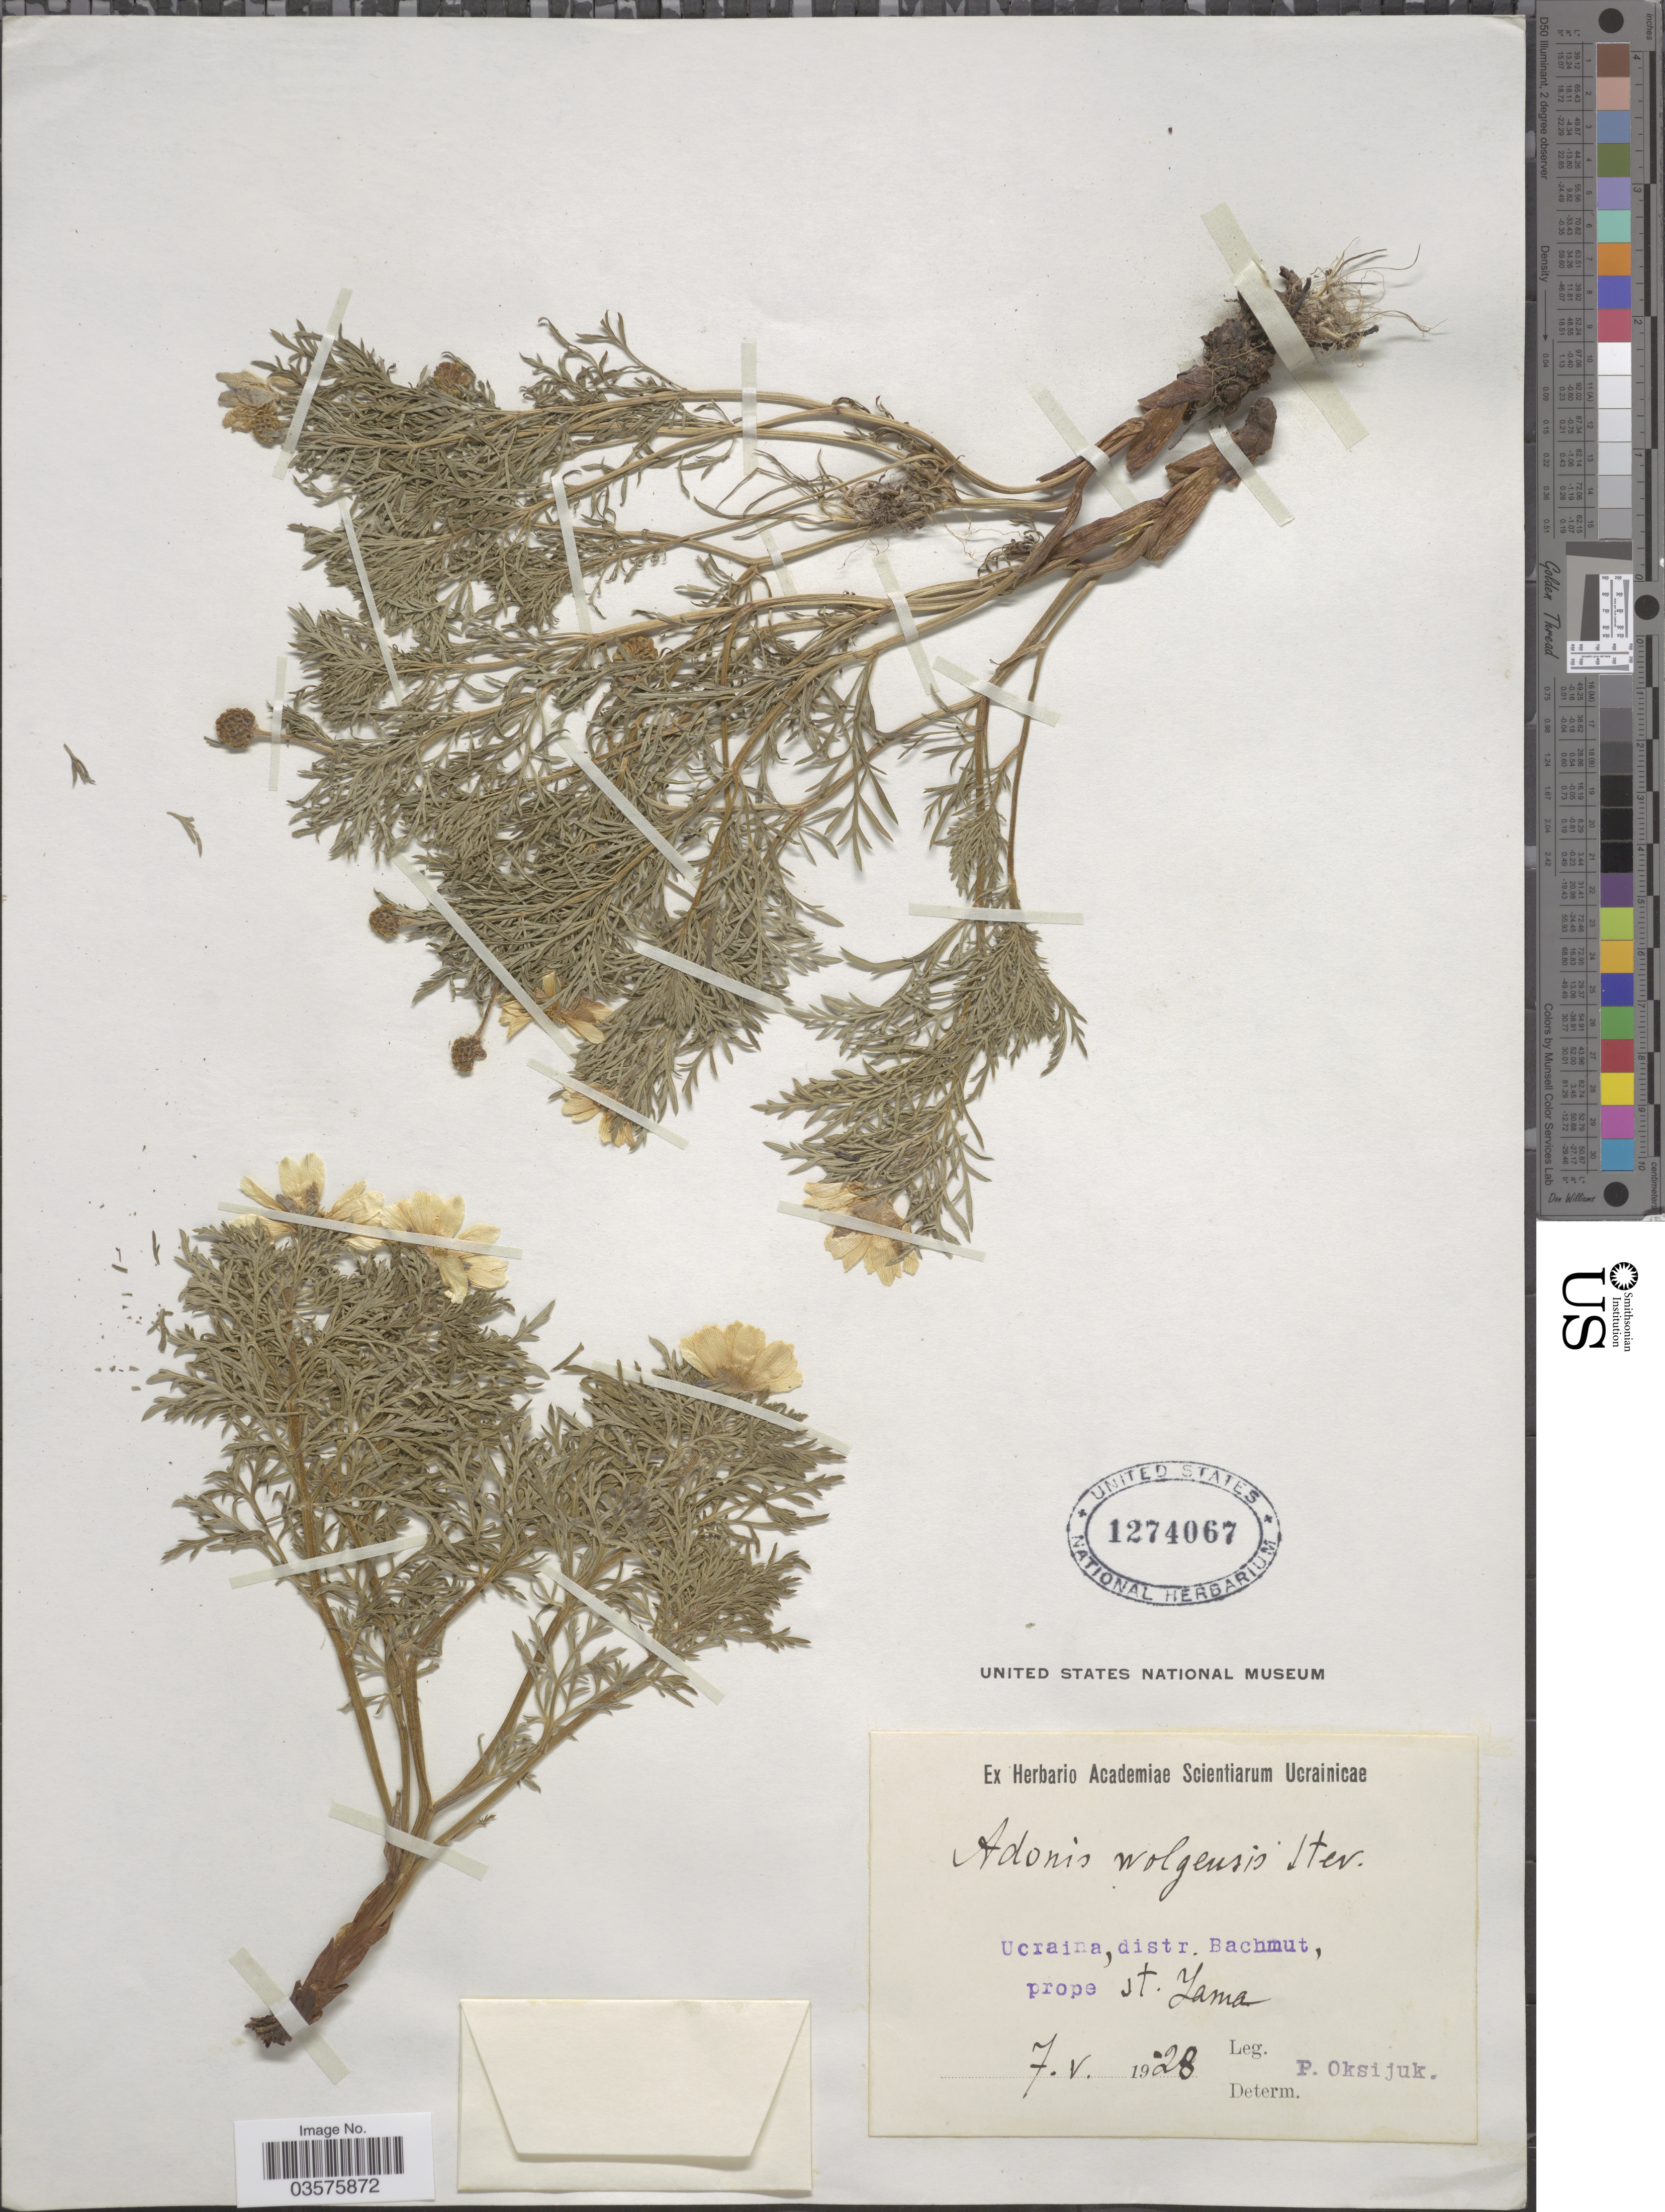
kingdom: Plantae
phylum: Tracheophyta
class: Magnoliopsida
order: Ranunculales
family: Ranunculaceae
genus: Adonis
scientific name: Adonis wolgensis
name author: Steven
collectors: P. Oksijuk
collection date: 1928-05-07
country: Ukraine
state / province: Donets'k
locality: Ucraina, distr. Bachmut, prope St. Yama.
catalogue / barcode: US 1274067